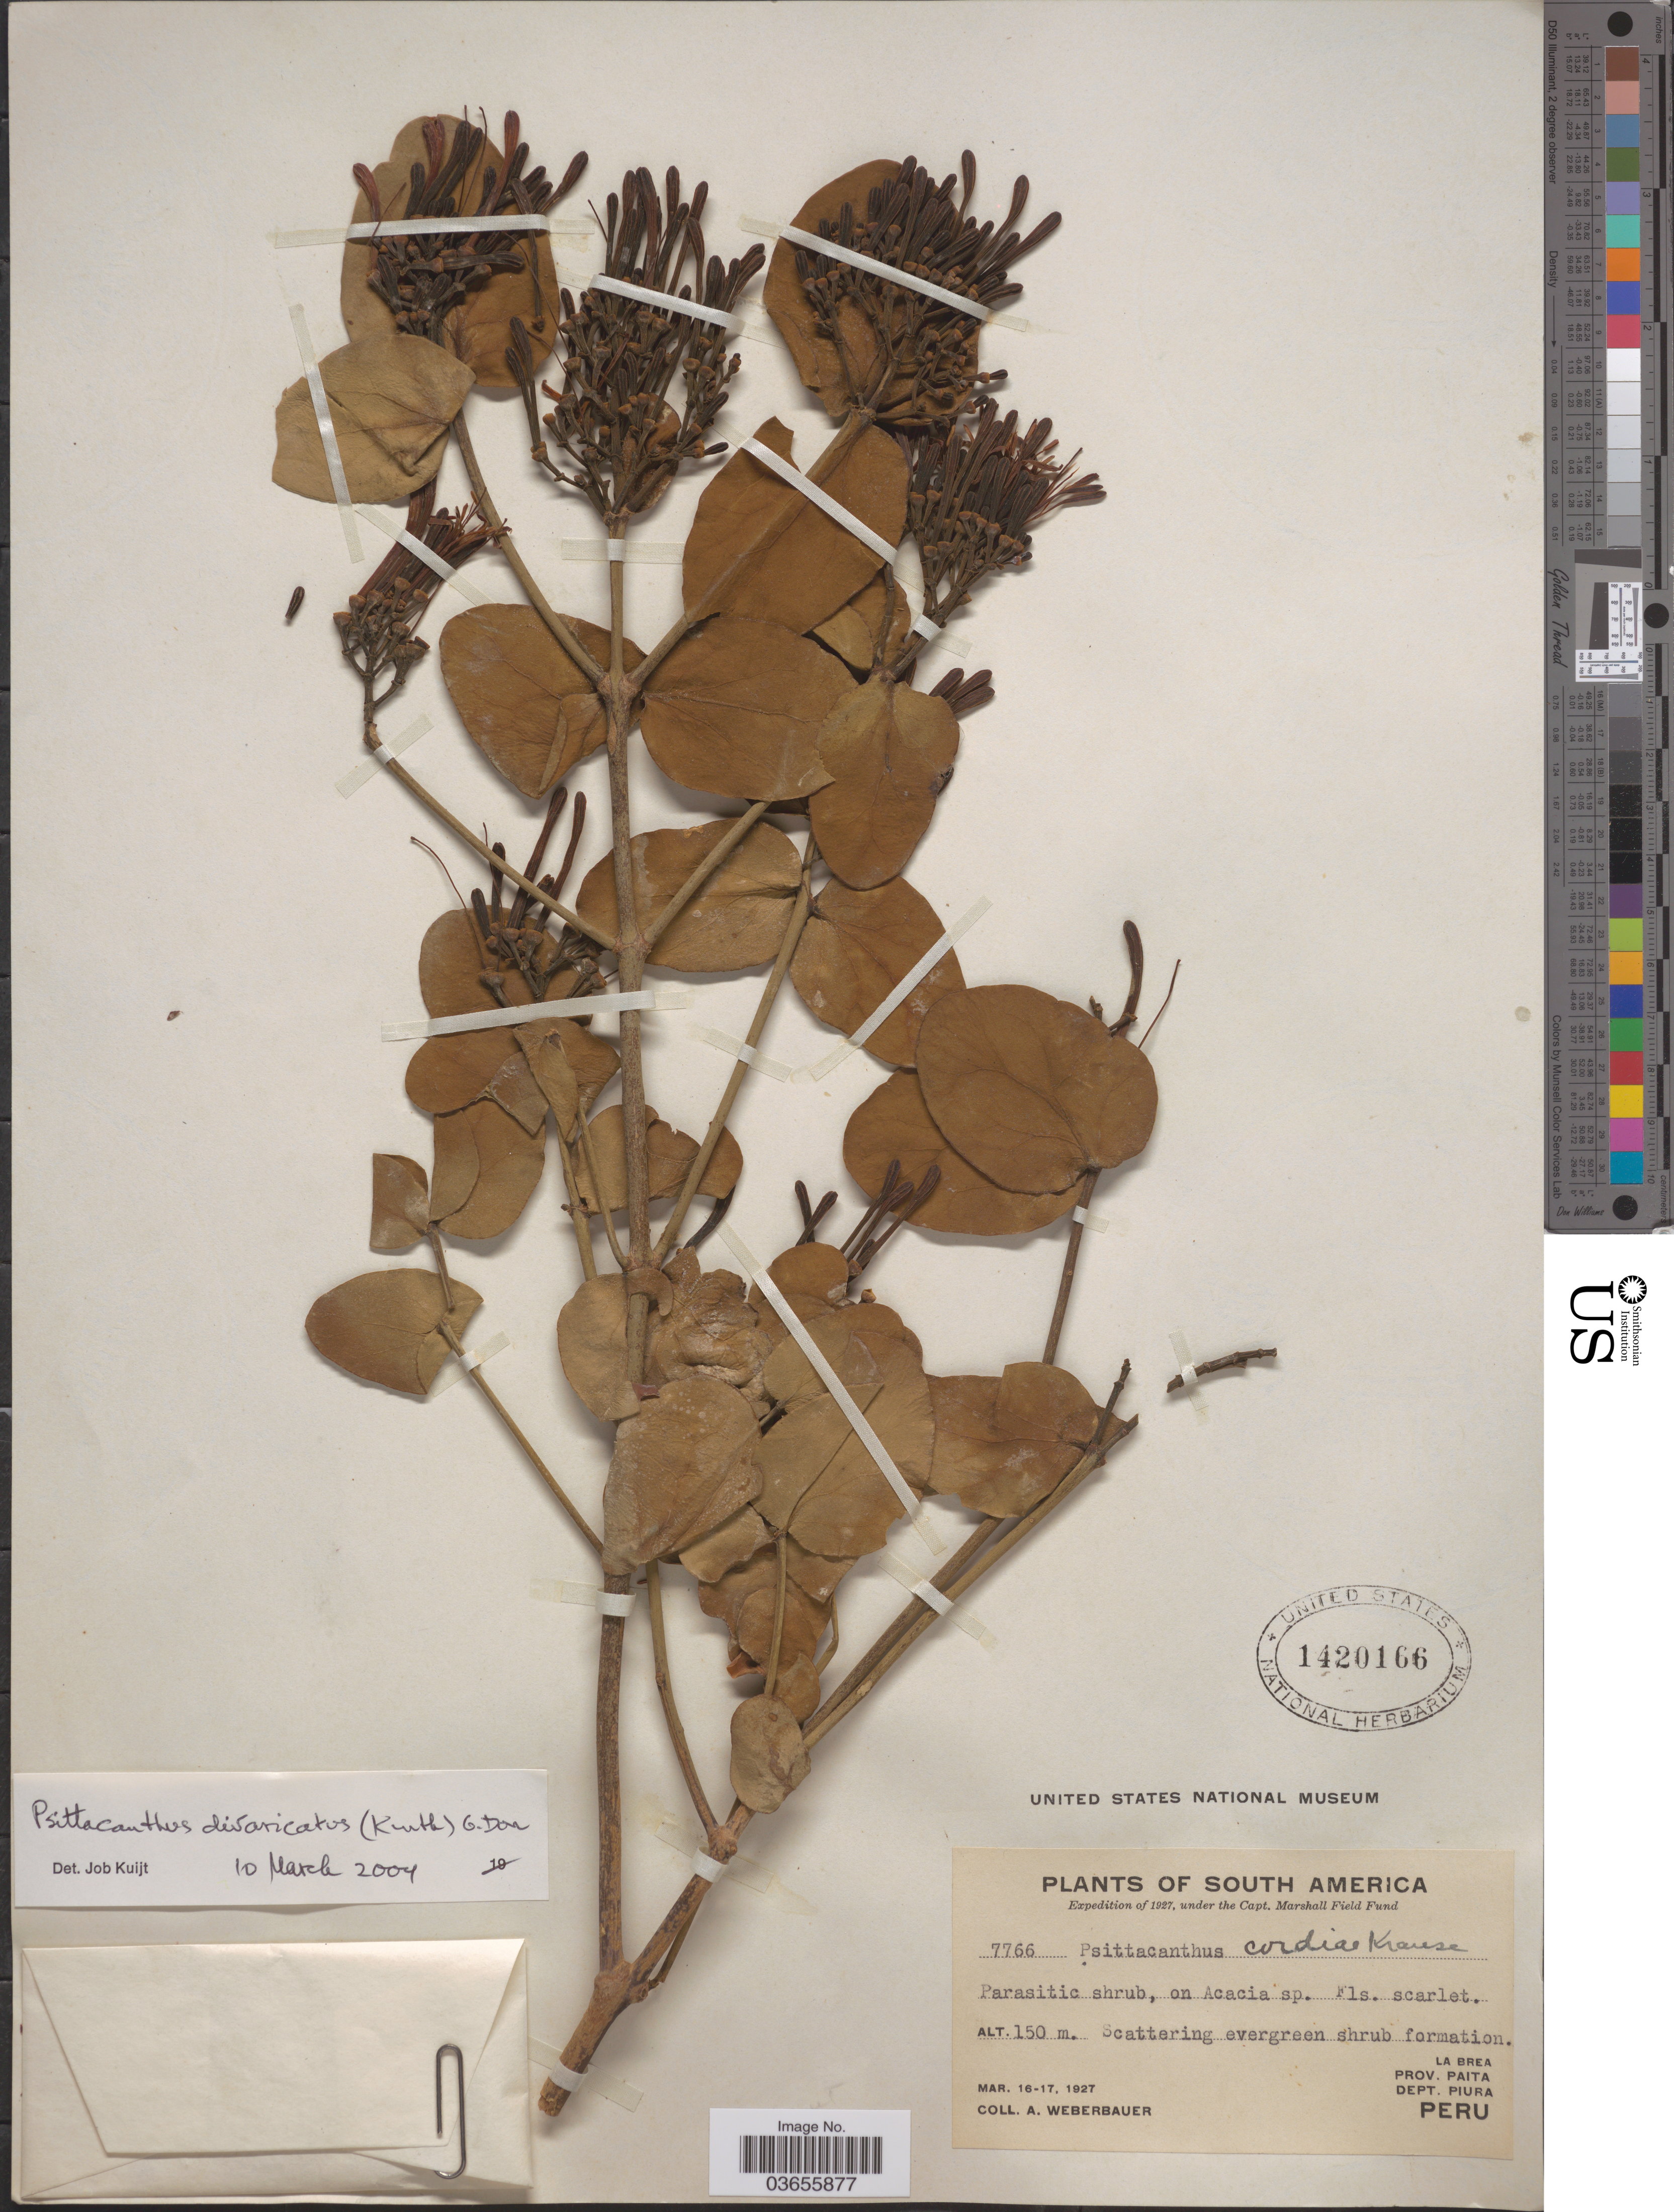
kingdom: Plantae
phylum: Tracheophyta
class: Magnoliopsida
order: Santalales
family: Loranthaceae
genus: Psittacanthus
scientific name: Psittacanthus divaricatus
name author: (Kunth) G. Don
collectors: A. Weberbauer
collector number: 7766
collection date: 1927-03-16/1927-03-17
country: Peru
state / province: Piura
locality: La Brea. Prov. Paita, dept. Piura.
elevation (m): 150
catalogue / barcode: US 1420166